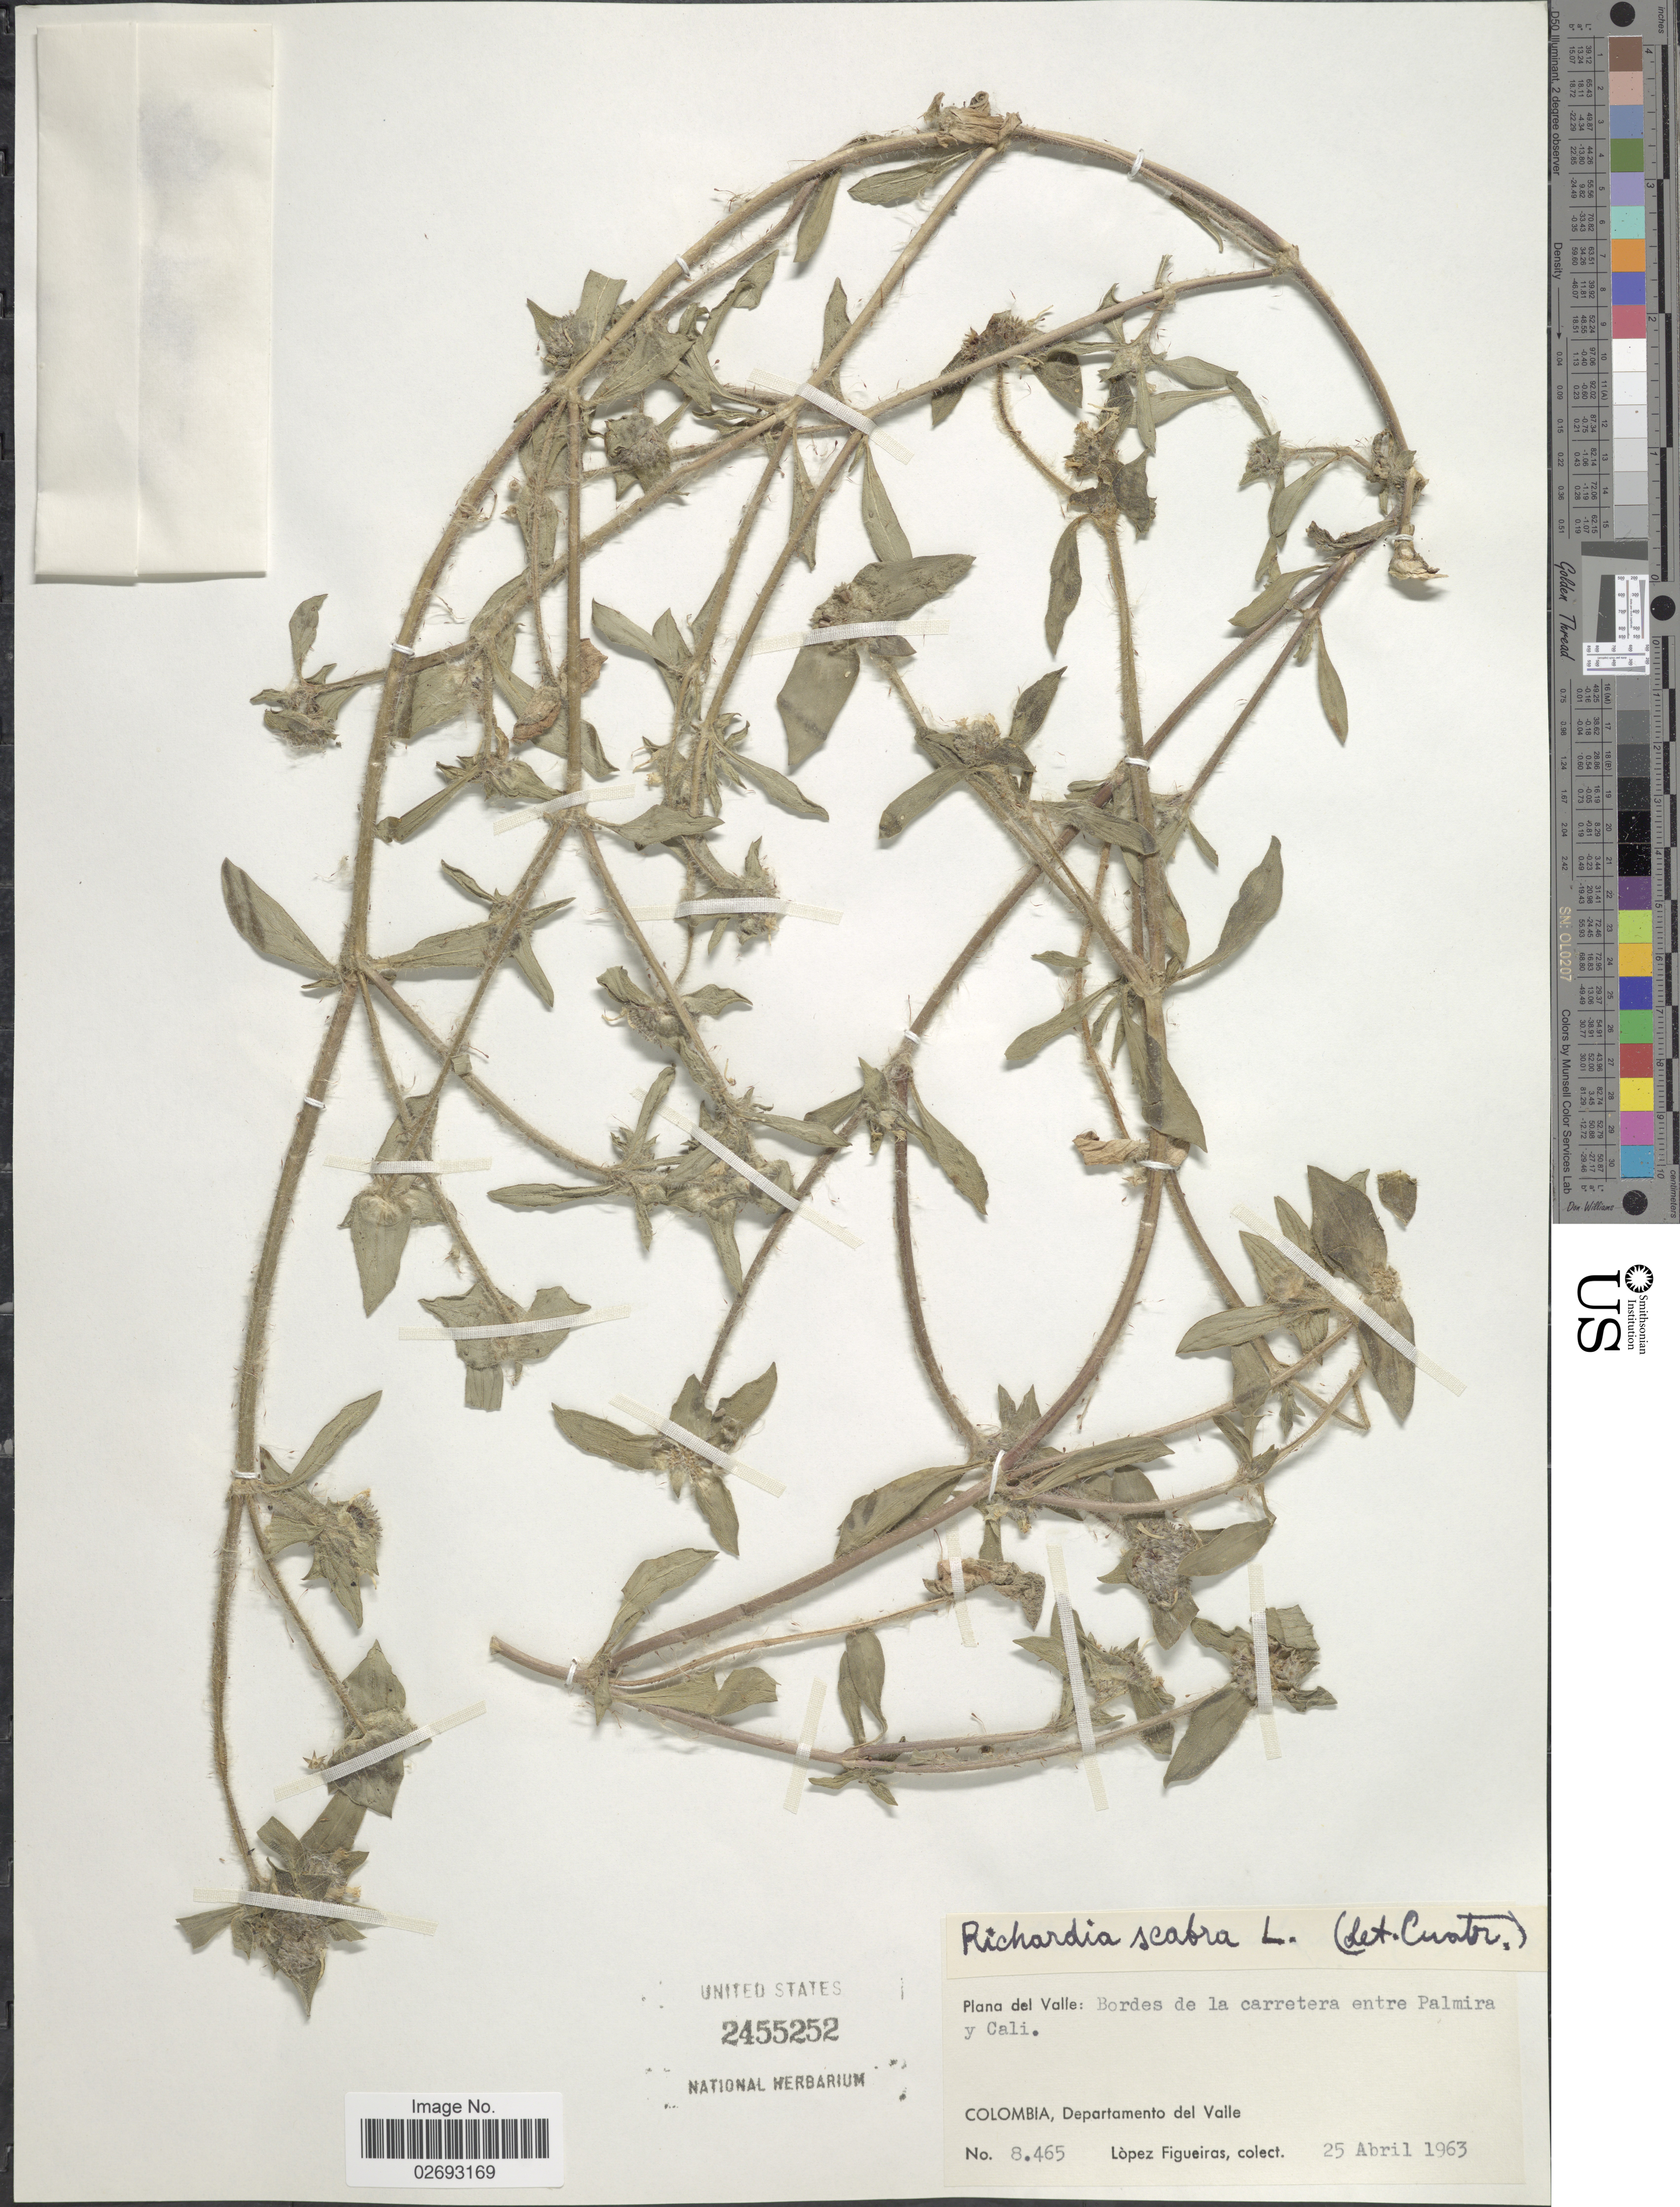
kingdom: Plantae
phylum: Tracheophyta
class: Magnoliopsida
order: Gentianales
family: Rubiaceae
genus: Richardia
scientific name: Richardia scabra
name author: L.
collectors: M. López Figueiras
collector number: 8465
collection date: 1963-04-25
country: Colombia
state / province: Valle del Cauca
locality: Plana del Valle: Bordes de la carretera entre Palmira y Cali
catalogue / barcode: US 2455252